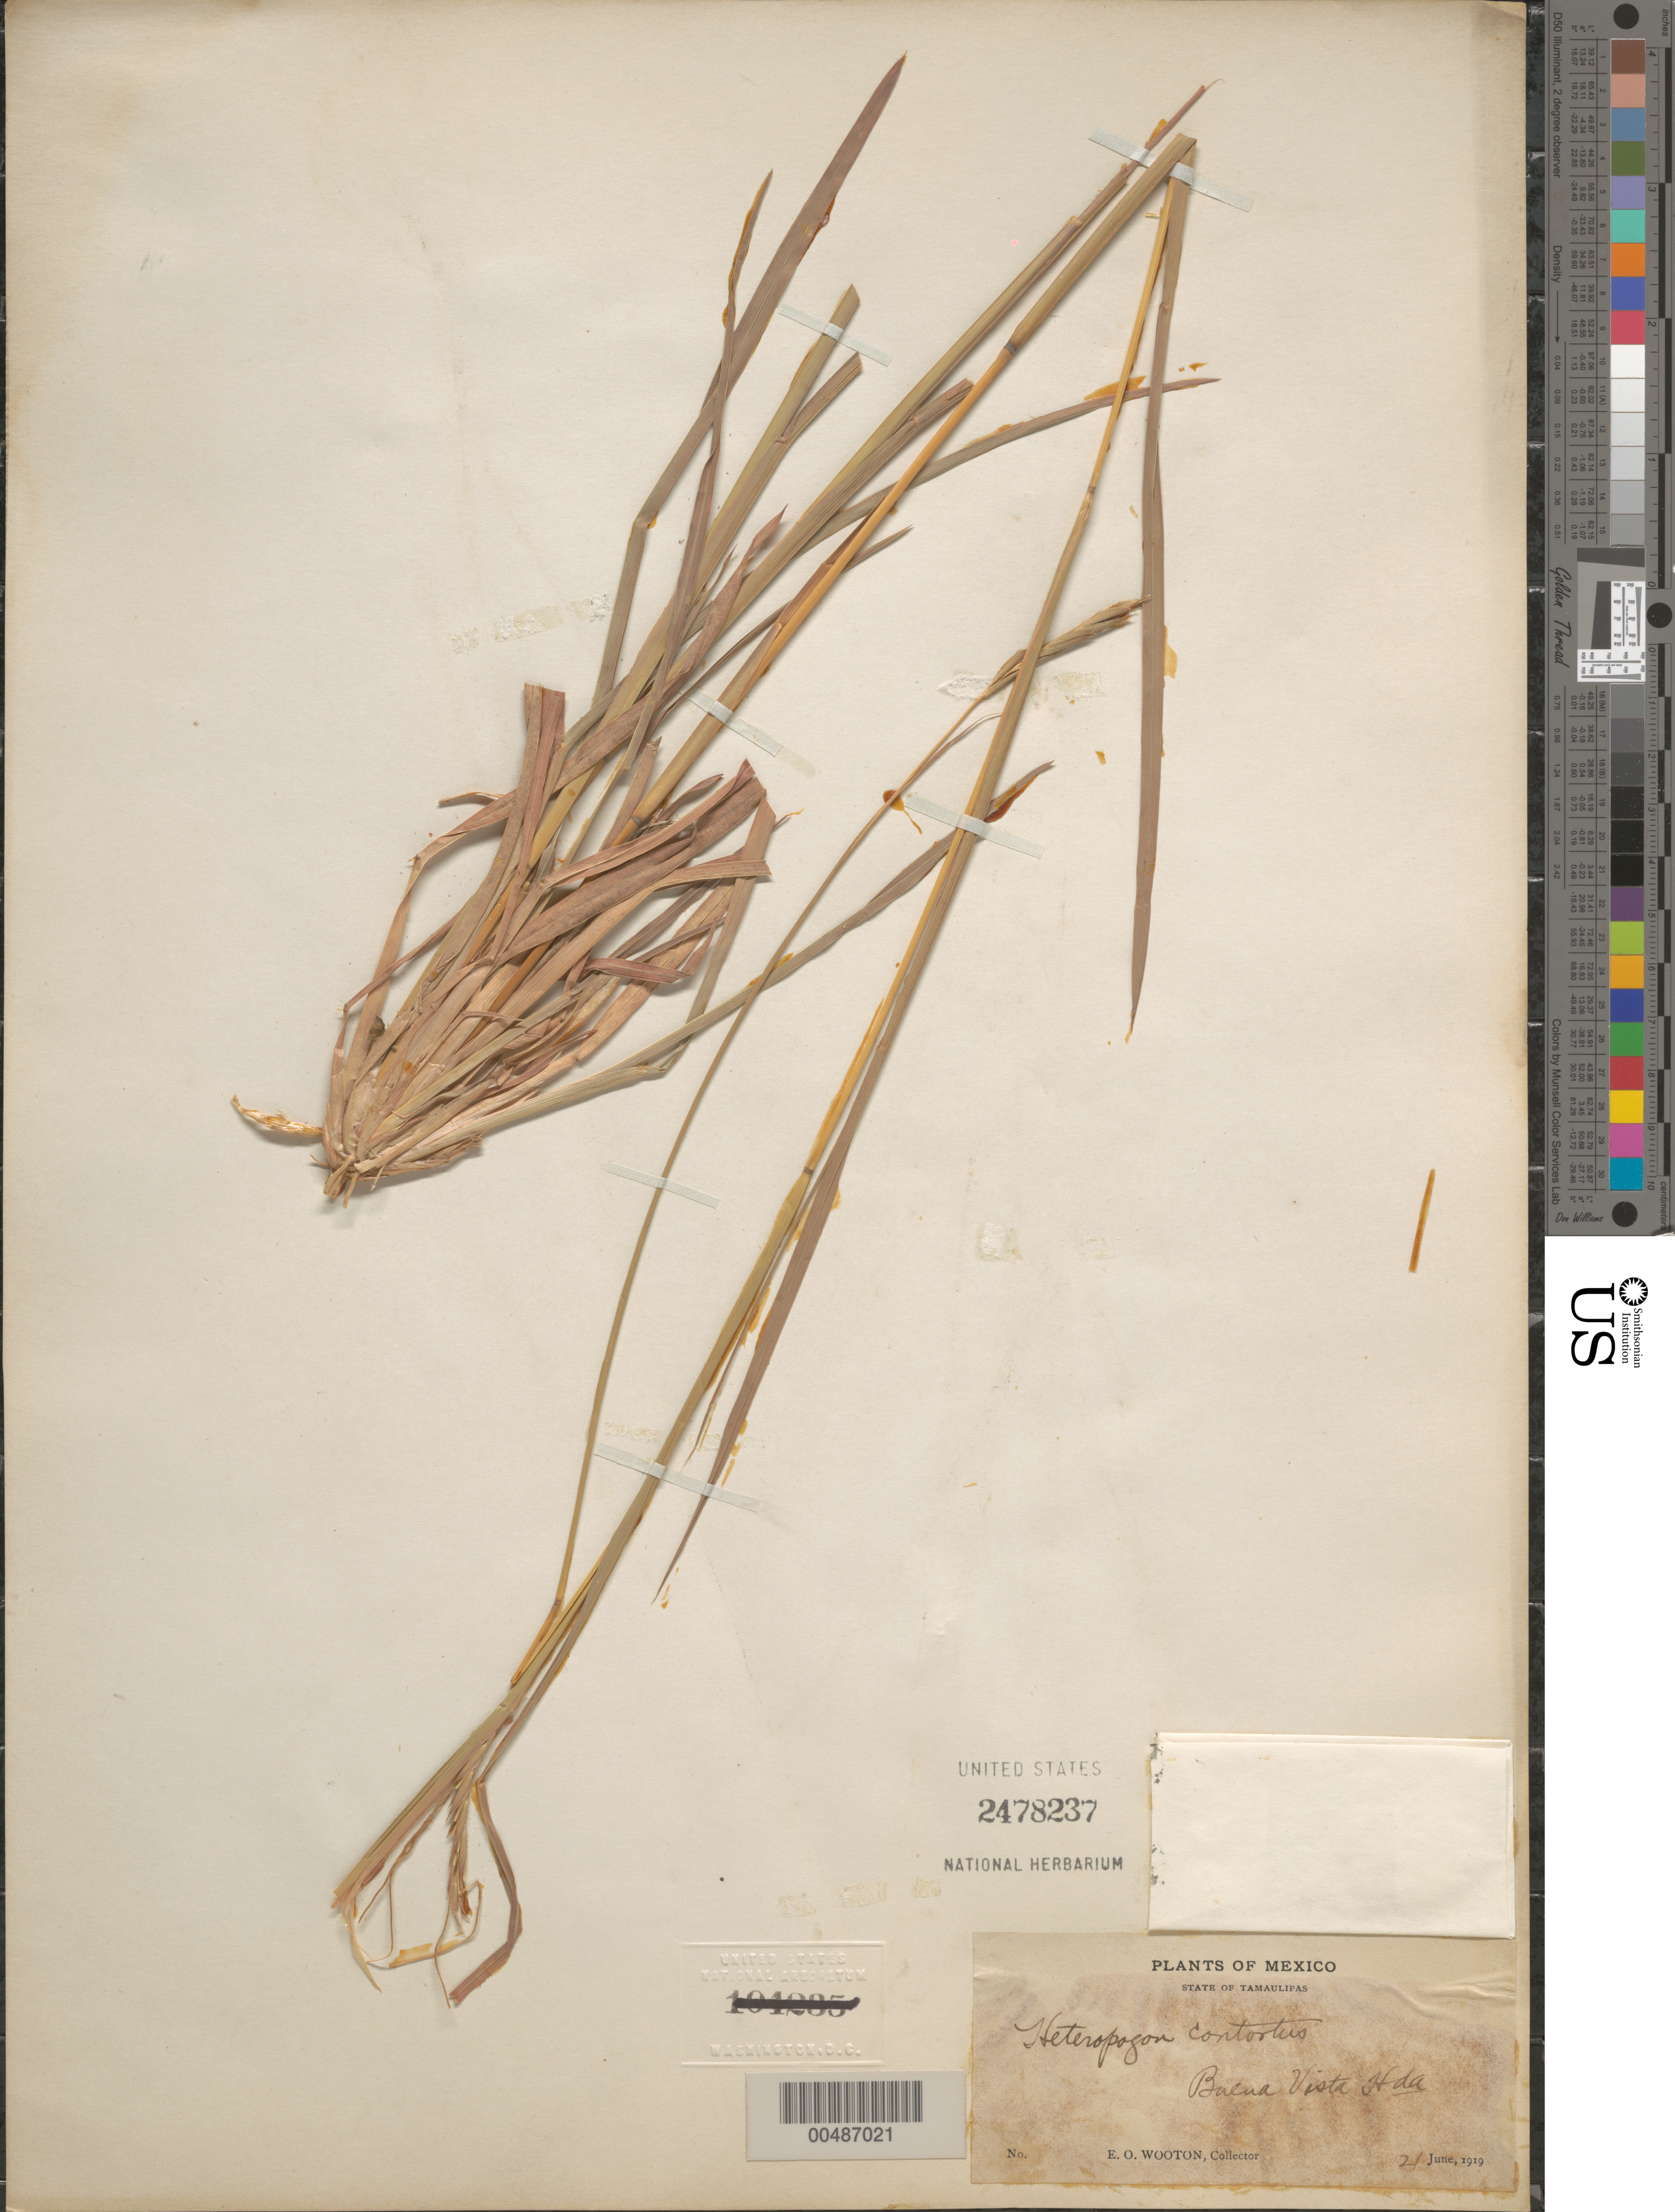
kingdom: Plantae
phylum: Tracheophyta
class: Liliopsida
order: Poales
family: Poaceae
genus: Heteropogon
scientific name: Heteropogon contortus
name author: (L.) P. Beauv. ex Roem. & Schult.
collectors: E. O. Wooton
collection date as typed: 21 Jun 1919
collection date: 1919-06-21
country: Mexico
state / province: Tamaulipas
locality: Buena Vista Hda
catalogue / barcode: US 2478237